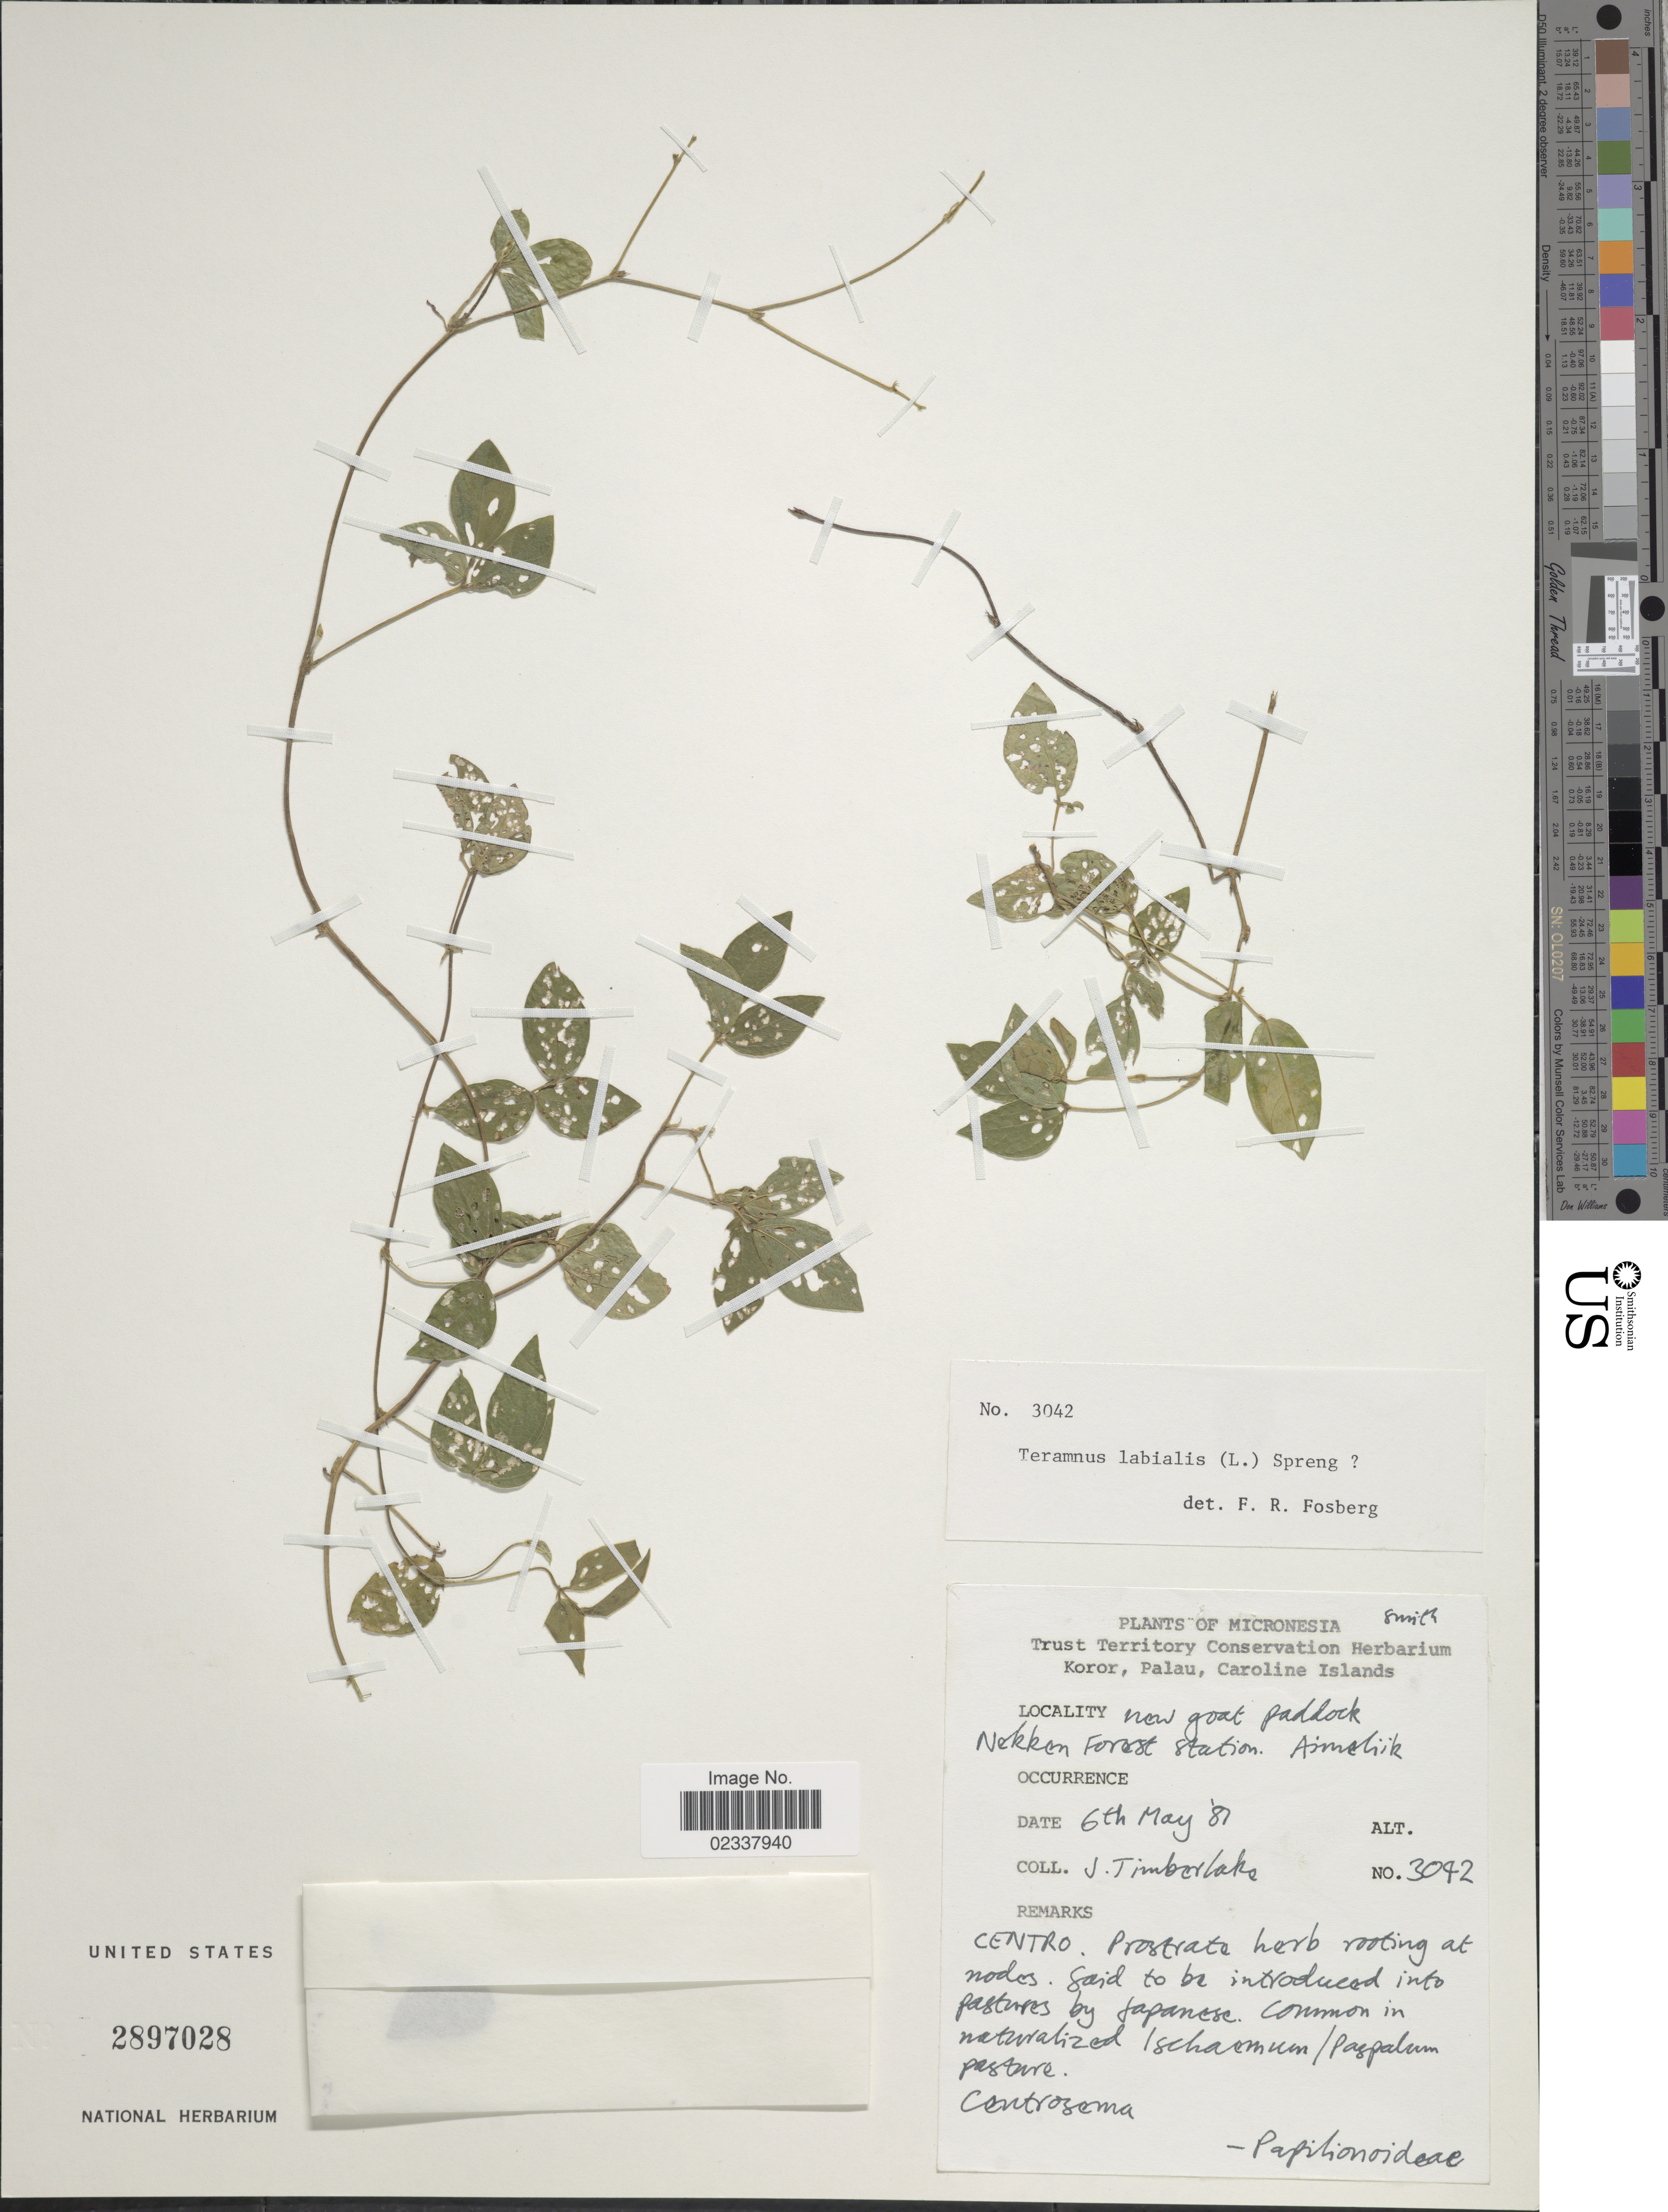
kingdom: Plantae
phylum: Tracheophyta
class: Magnoliopsida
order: Fabales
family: Fabaceae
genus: Teramnus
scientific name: Teramnus labialis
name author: (L. f.) Spreng.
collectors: J. Timberlake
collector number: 3042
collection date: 1981-05-06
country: Palau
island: Babeldaob [Babelthuap]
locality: Micronesia, new goat paddock, Nekken Forest Station, Aimeliik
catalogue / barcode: US 2897028